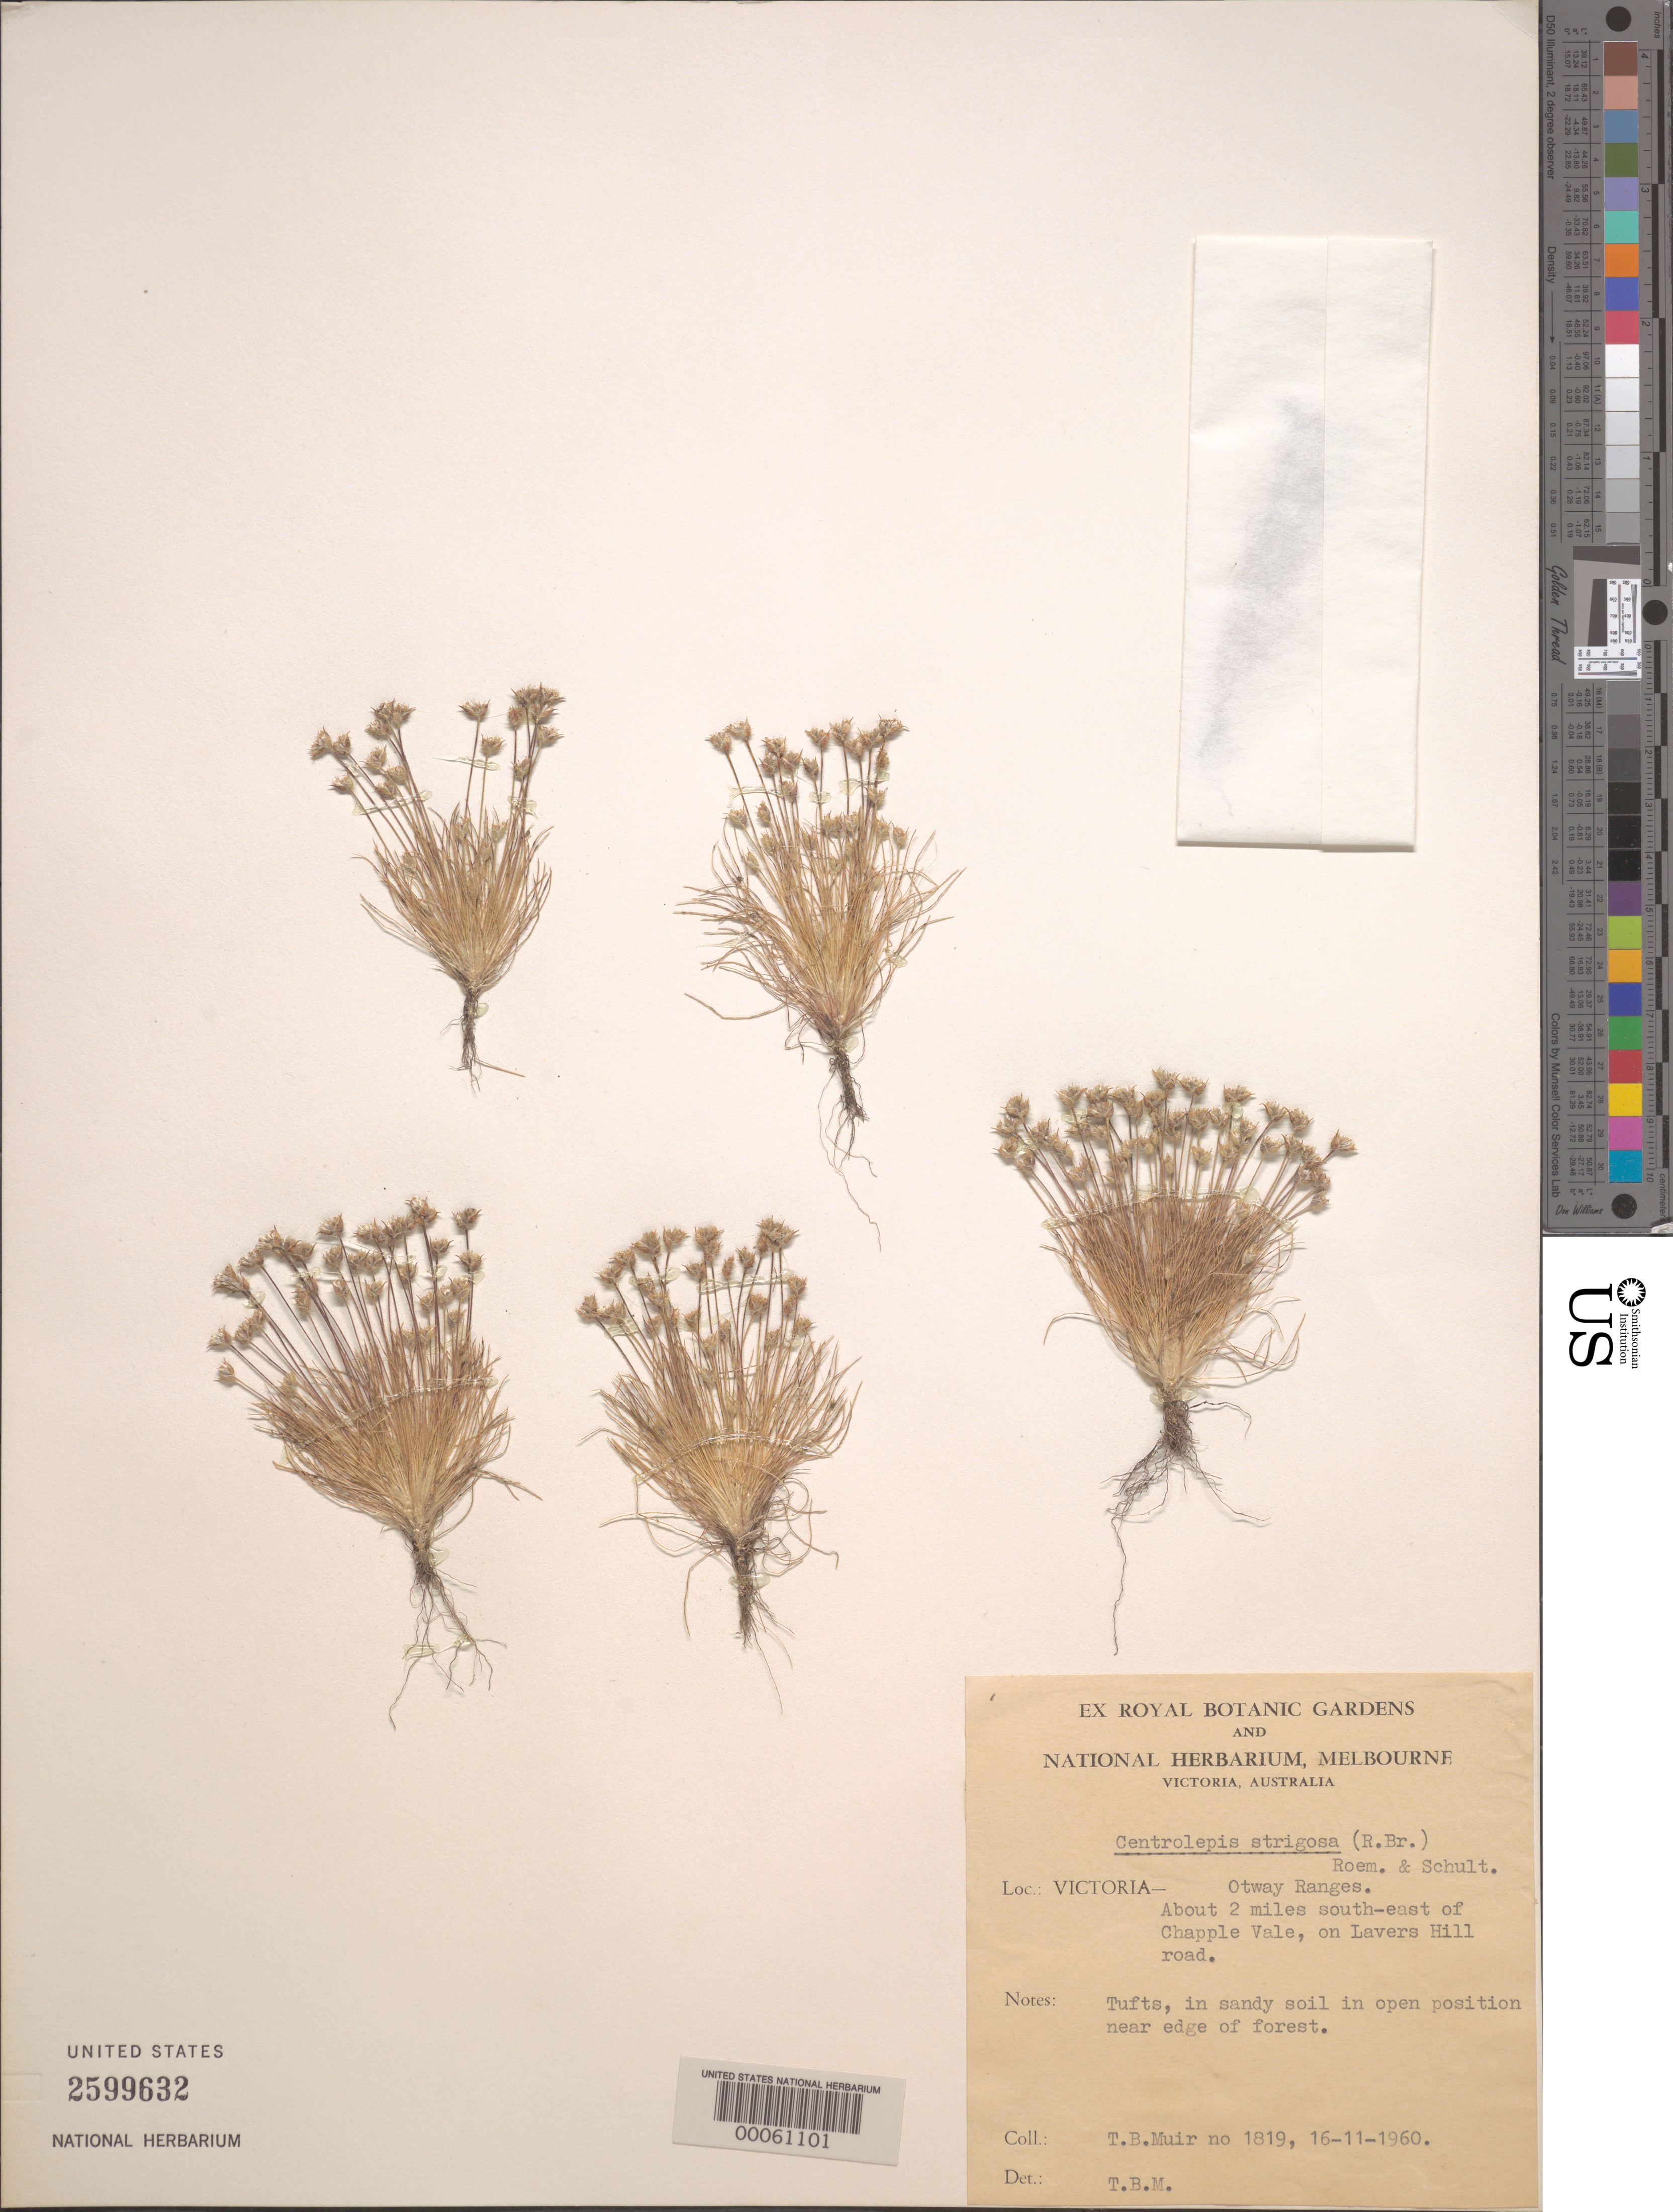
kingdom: Plantae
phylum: Tracheophyta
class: Liliopsida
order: Poales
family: Restionaceae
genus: Centrolepis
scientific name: Centrolepis strigosa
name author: (R. Br.) Roem. & Schult.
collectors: T. Muir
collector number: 1819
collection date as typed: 16 Nov 1960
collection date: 1960-11-16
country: Australia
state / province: Victoria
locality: Otway ranges, about 2 miles se of chapple vale, on lavers hill road.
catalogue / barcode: US 2599632